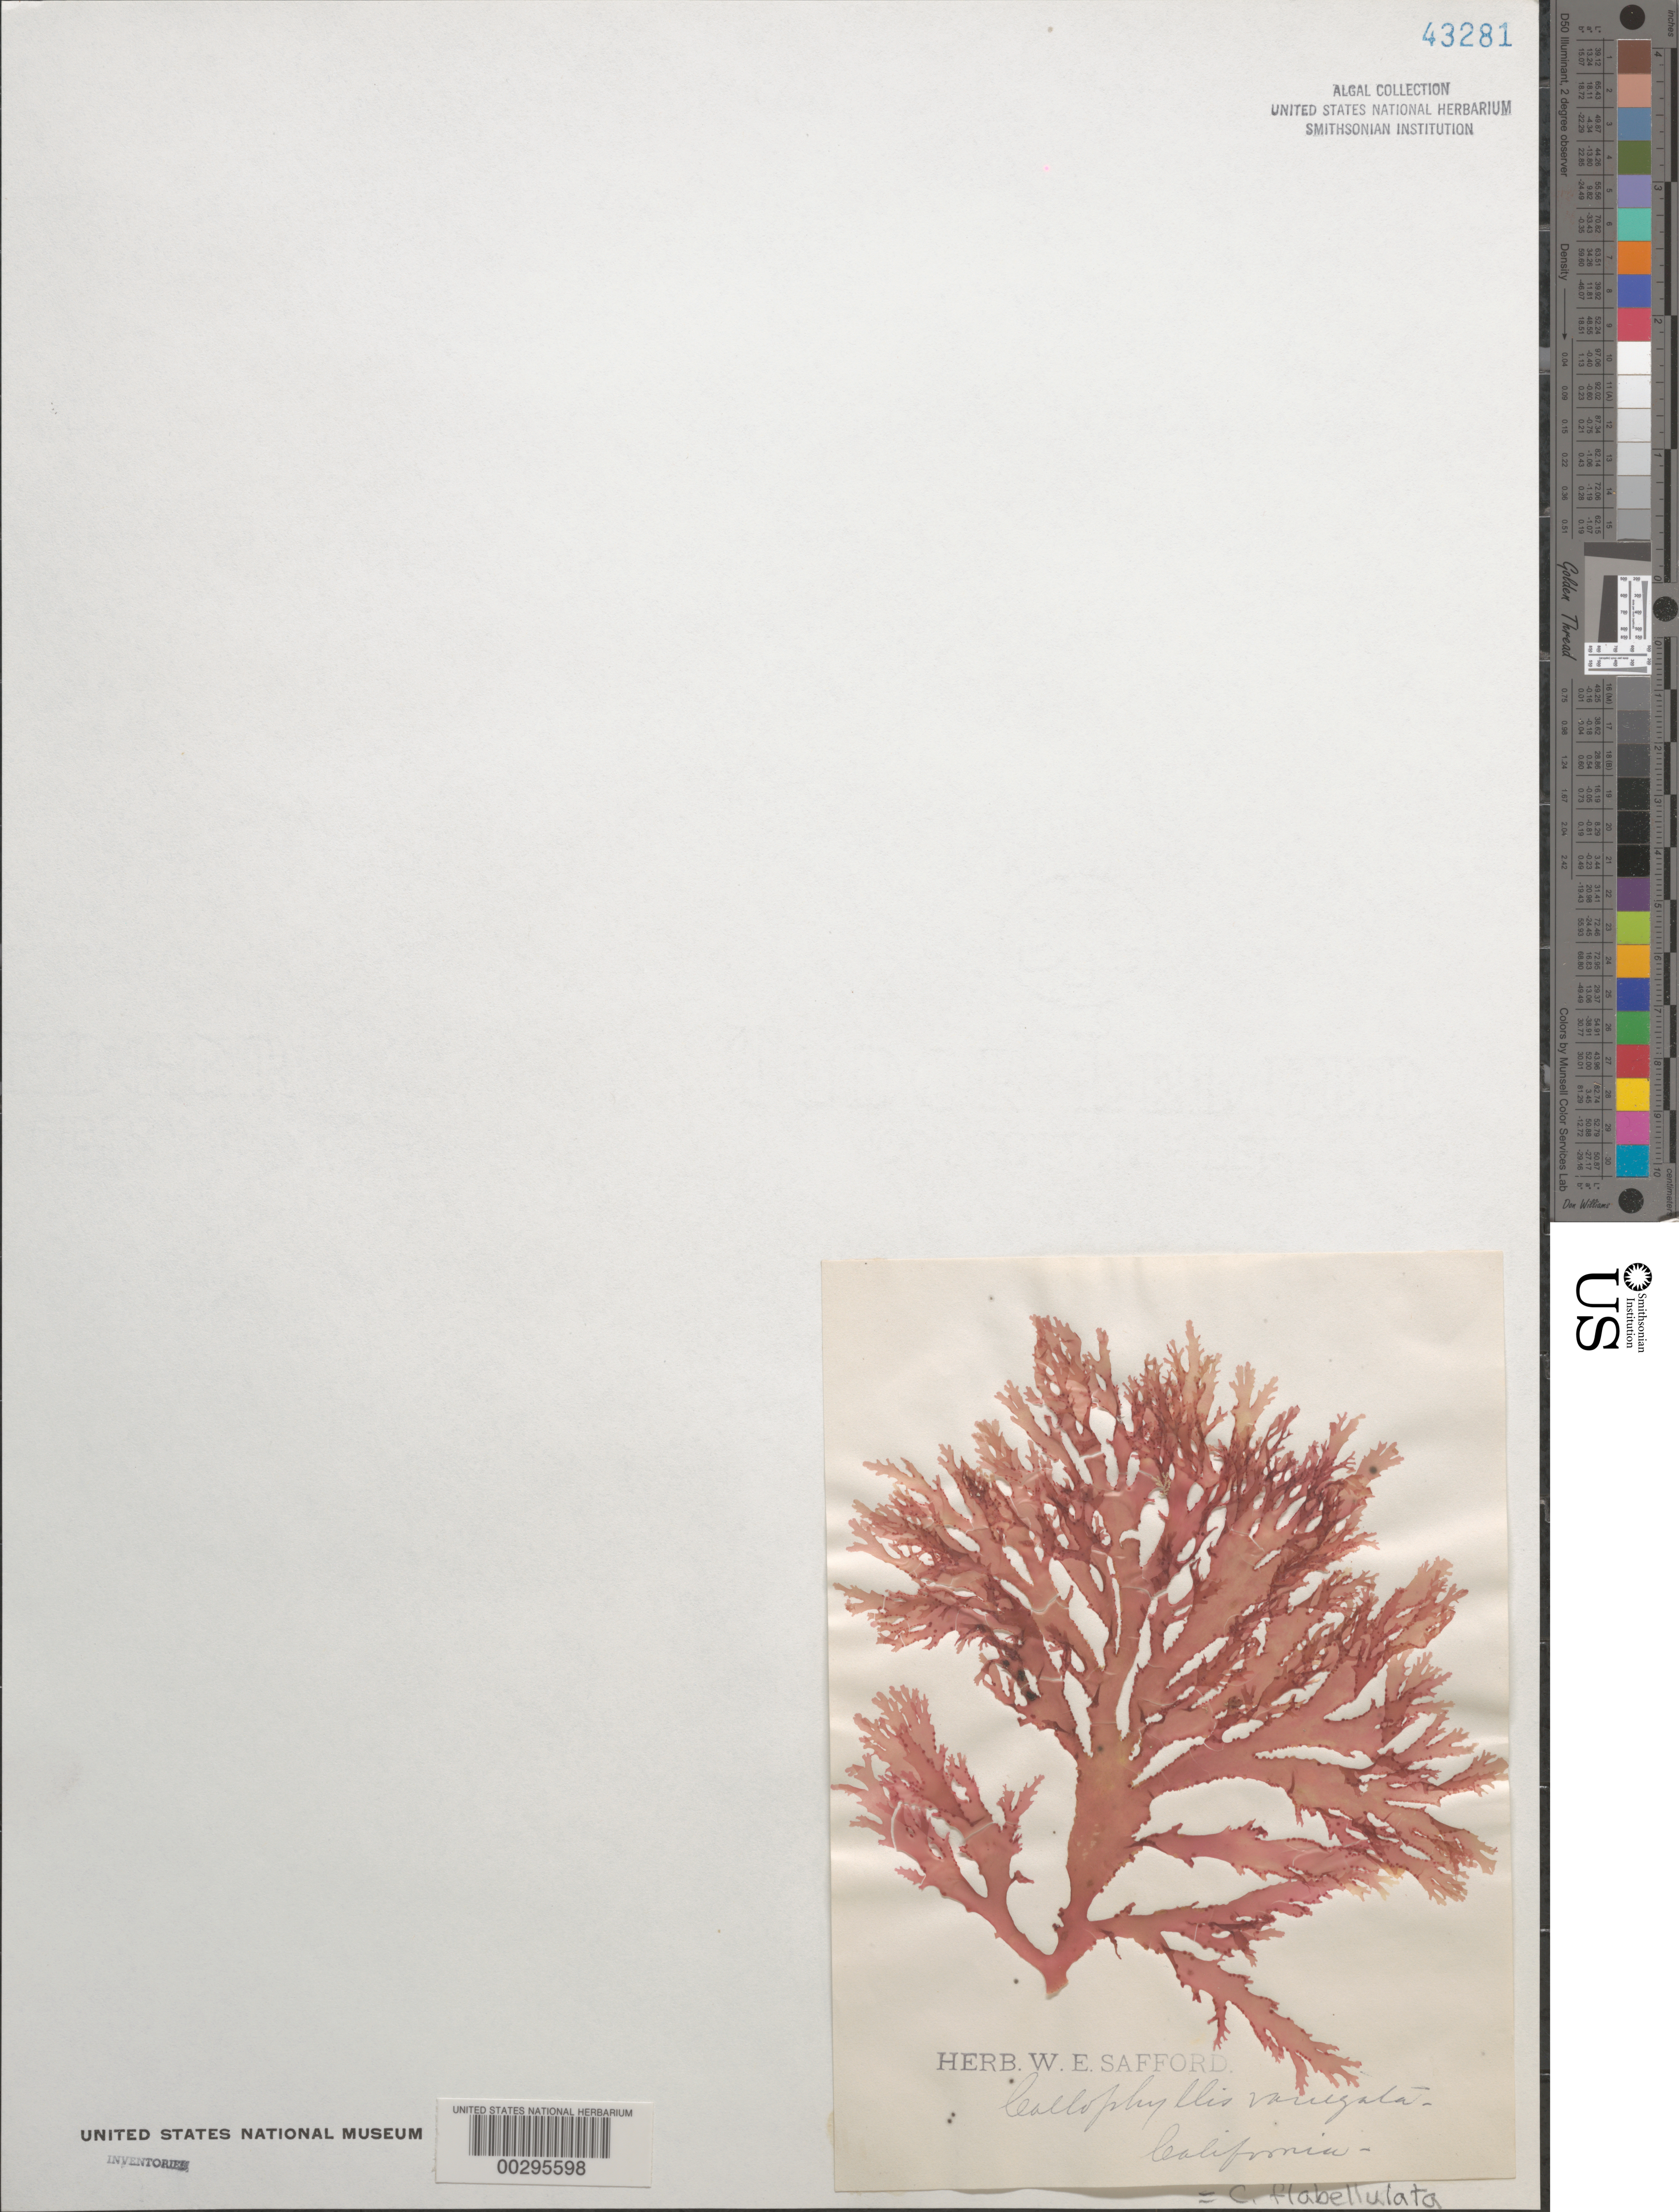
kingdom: Plantae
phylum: Rhodophyta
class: Florideophyceae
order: Gigartinales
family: Kallymeniaceae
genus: Callophyllis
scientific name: Callophyllis flabellulata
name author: Harv.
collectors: W. E. Safford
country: United States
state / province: California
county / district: San Diego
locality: False Bay, San Diego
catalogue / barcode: US 43281